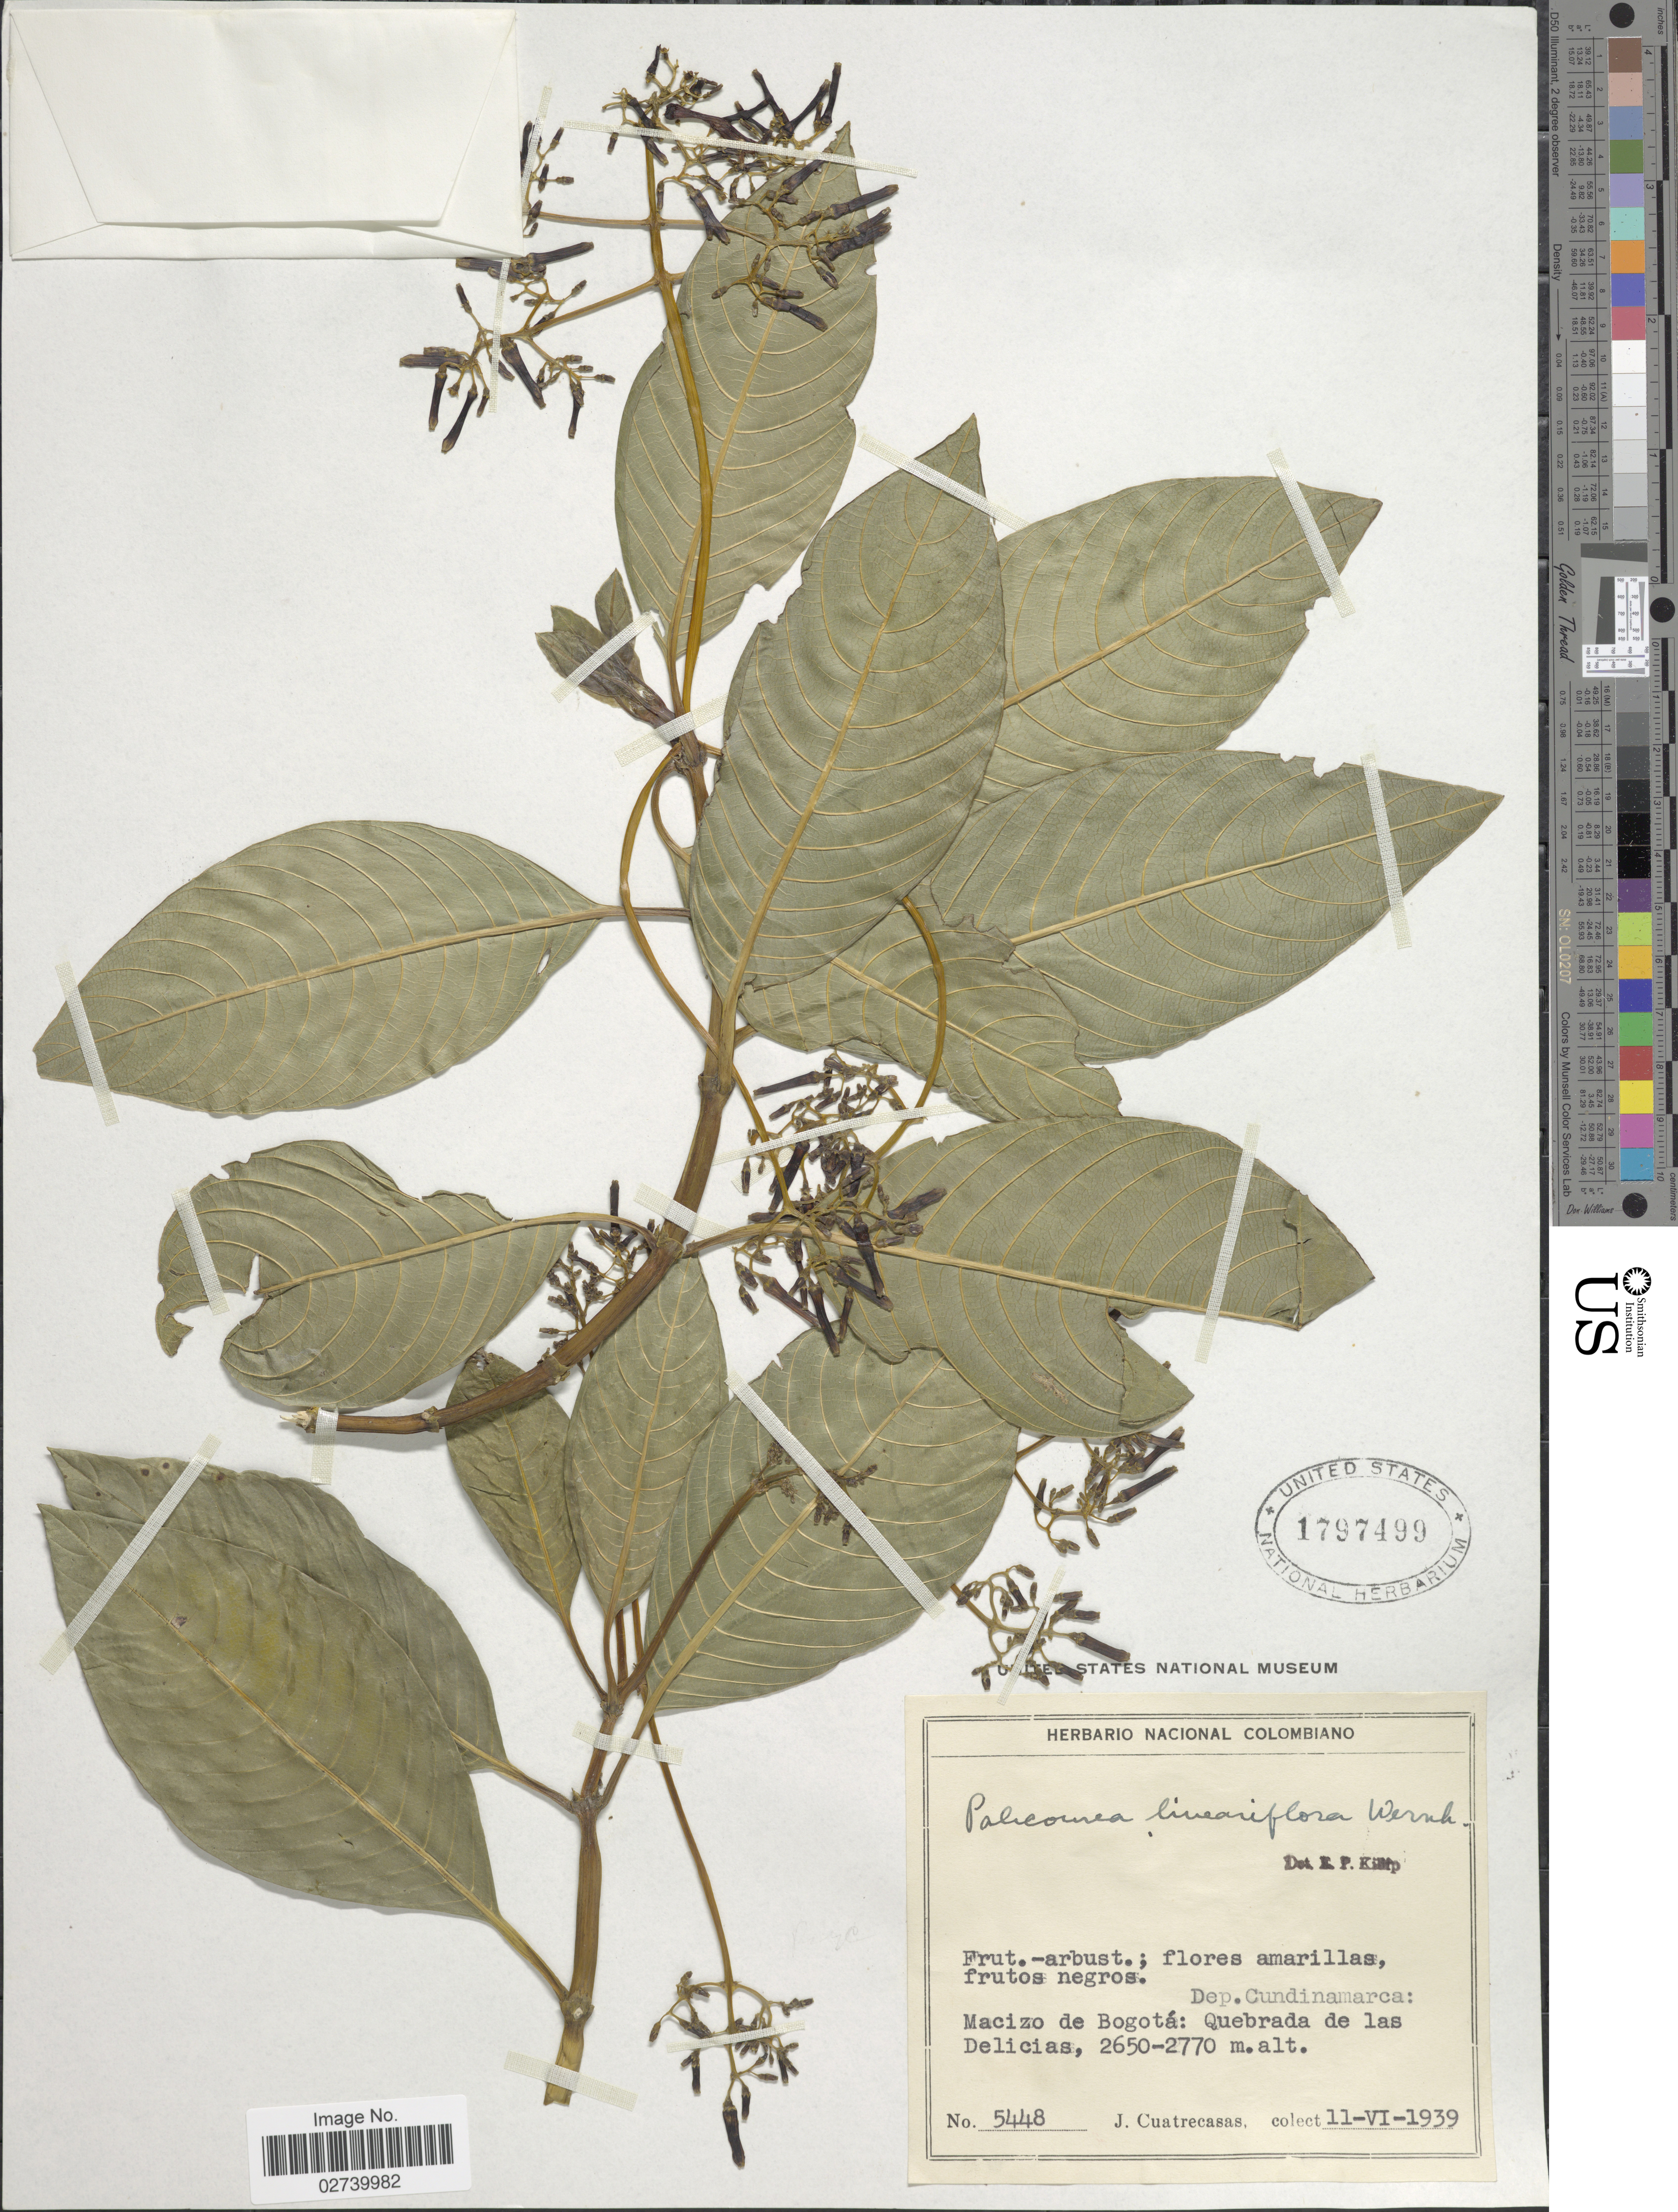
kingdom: Plantae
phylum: Tracheophyta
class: Magnoliopsida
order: Gentianales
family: Rubiaceae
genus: Palicourea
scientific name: Palicourea lineariflora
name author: Wernham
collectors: J. Cuatrecasas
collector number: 5448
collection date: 1939-06-11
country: Colombia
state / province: Cundinamarca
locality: Macizo de Bogotá: Quebrada de las Delicias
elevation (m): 2650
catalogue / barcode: US 1797499